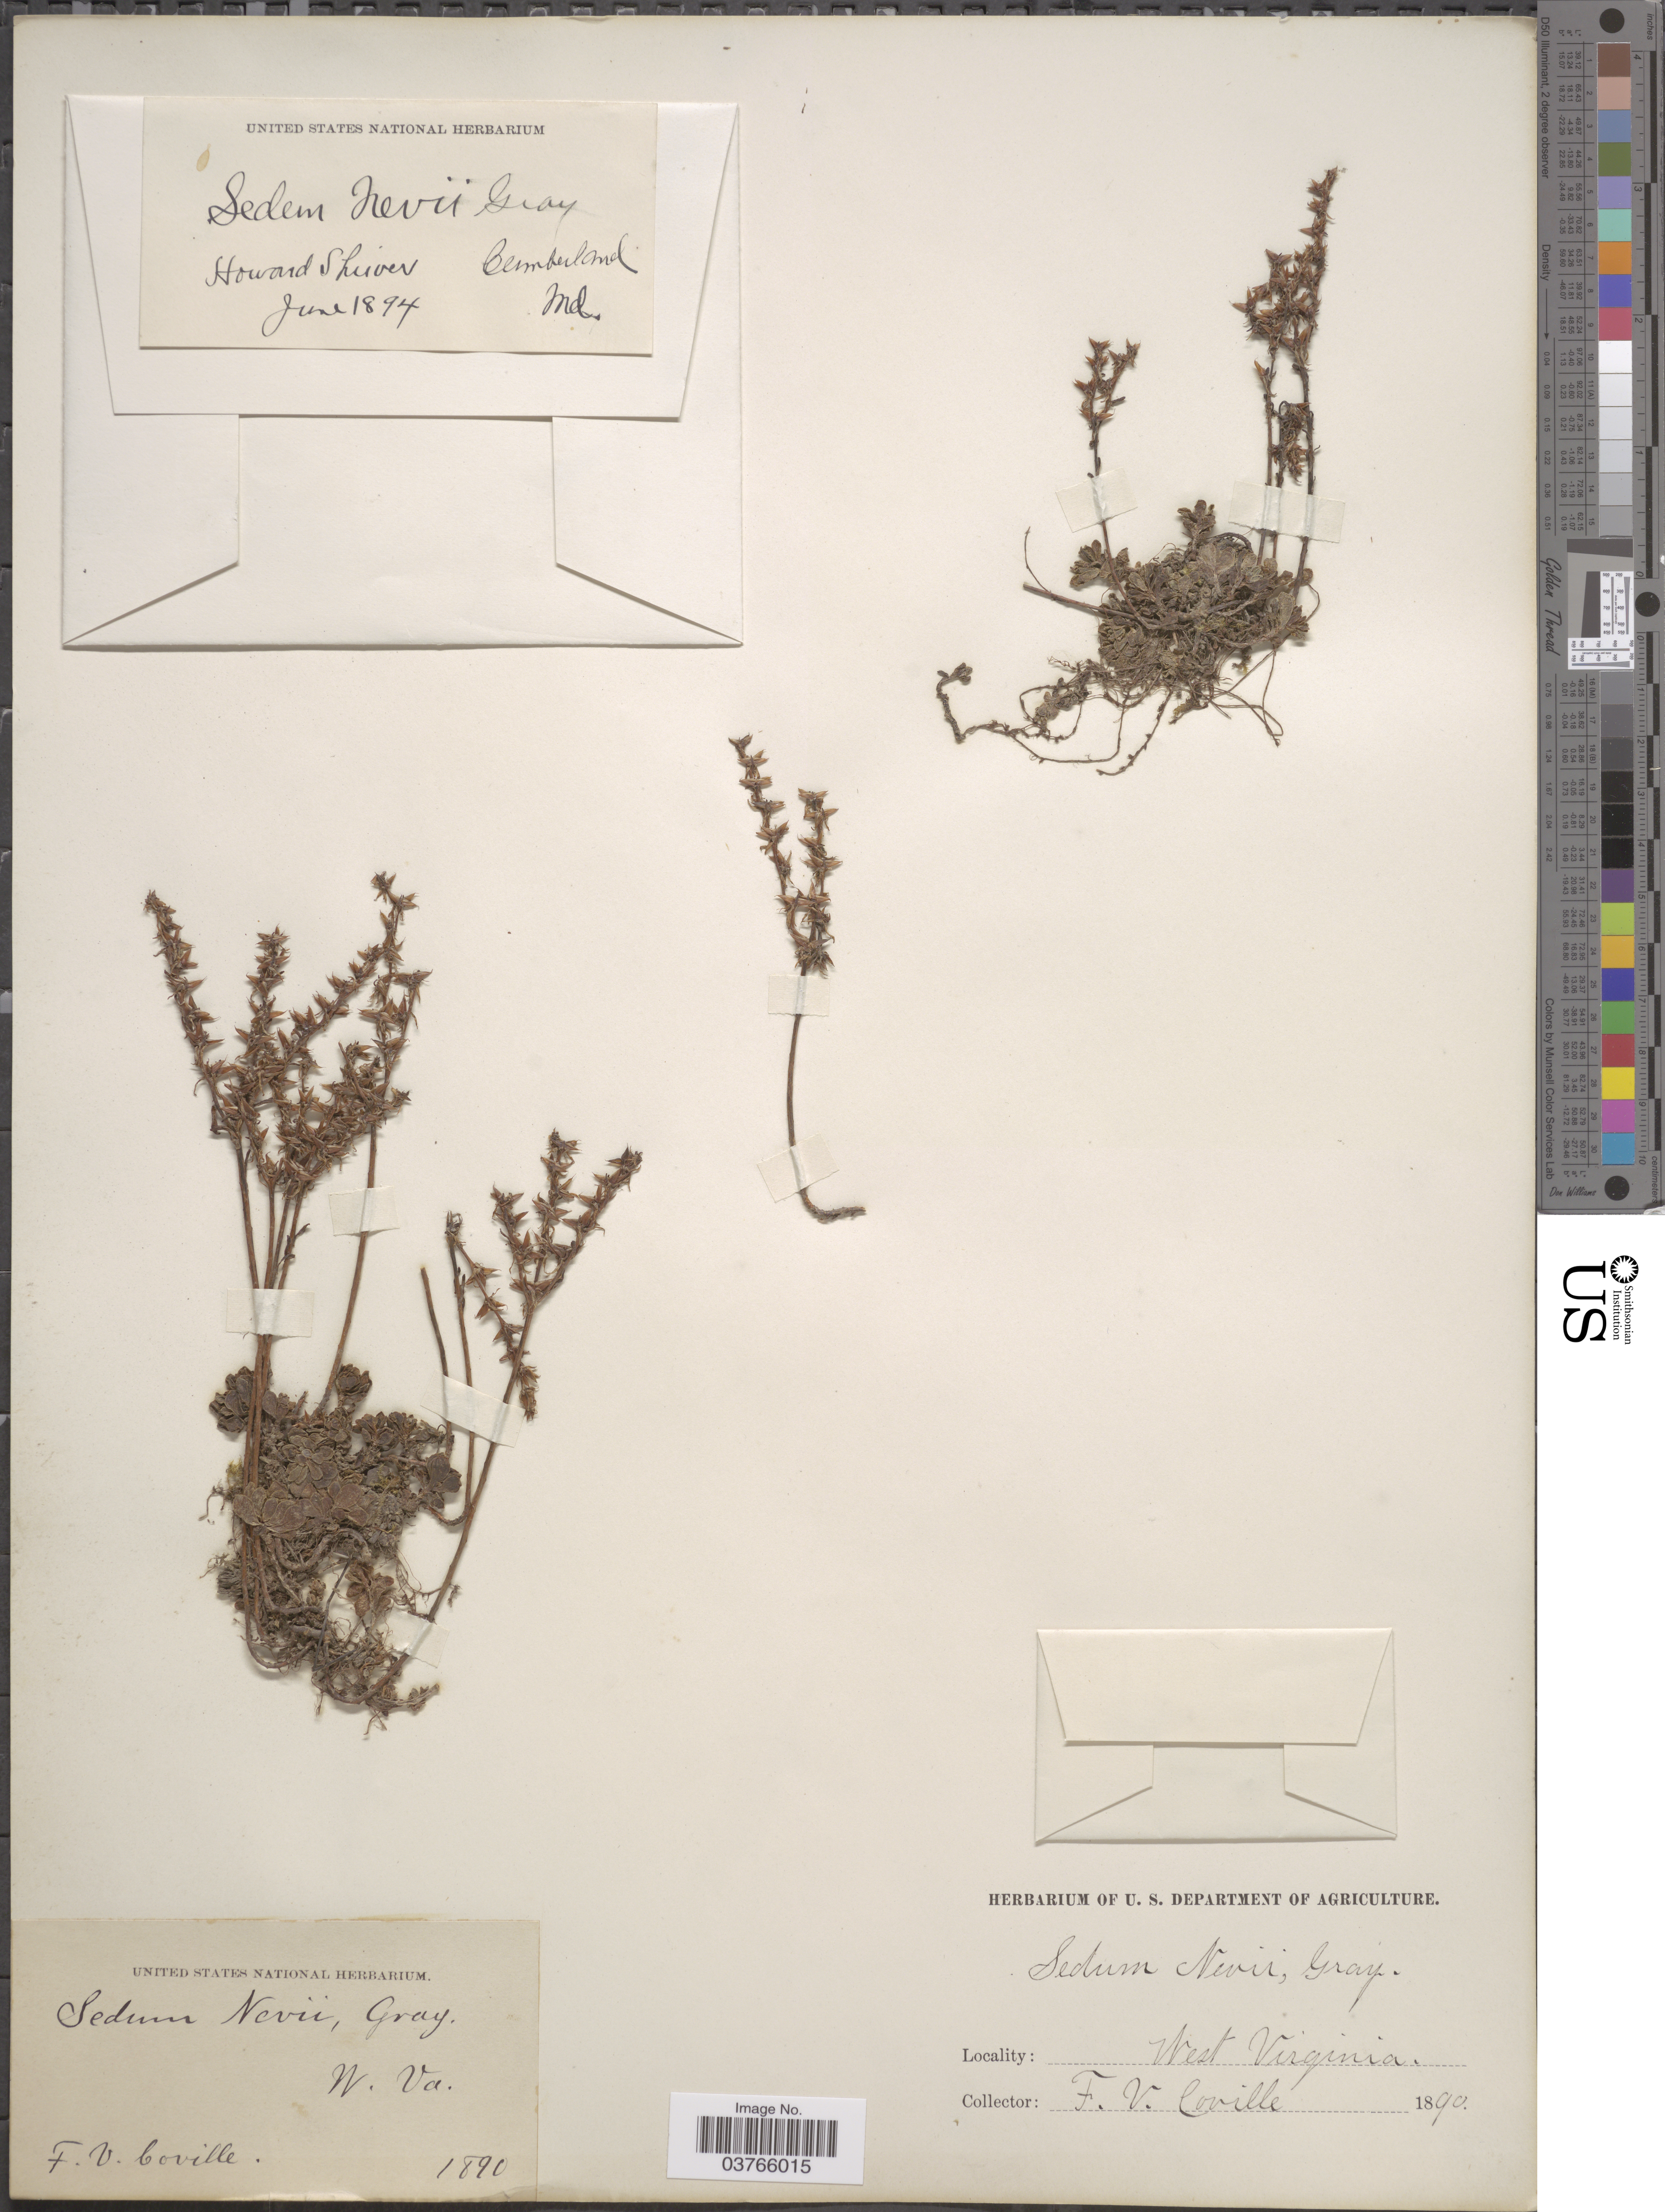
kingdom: Plantae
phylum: Tracheophyta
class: Magnoliopsida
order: Saxifragales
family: Crassulaceae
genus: Sedum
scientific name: Sedum glaucophyllum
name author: R.T. Clausen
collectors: H. Shriver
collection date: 1894-06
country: United States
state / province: Maryland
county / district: Allegany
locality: Cumberland.